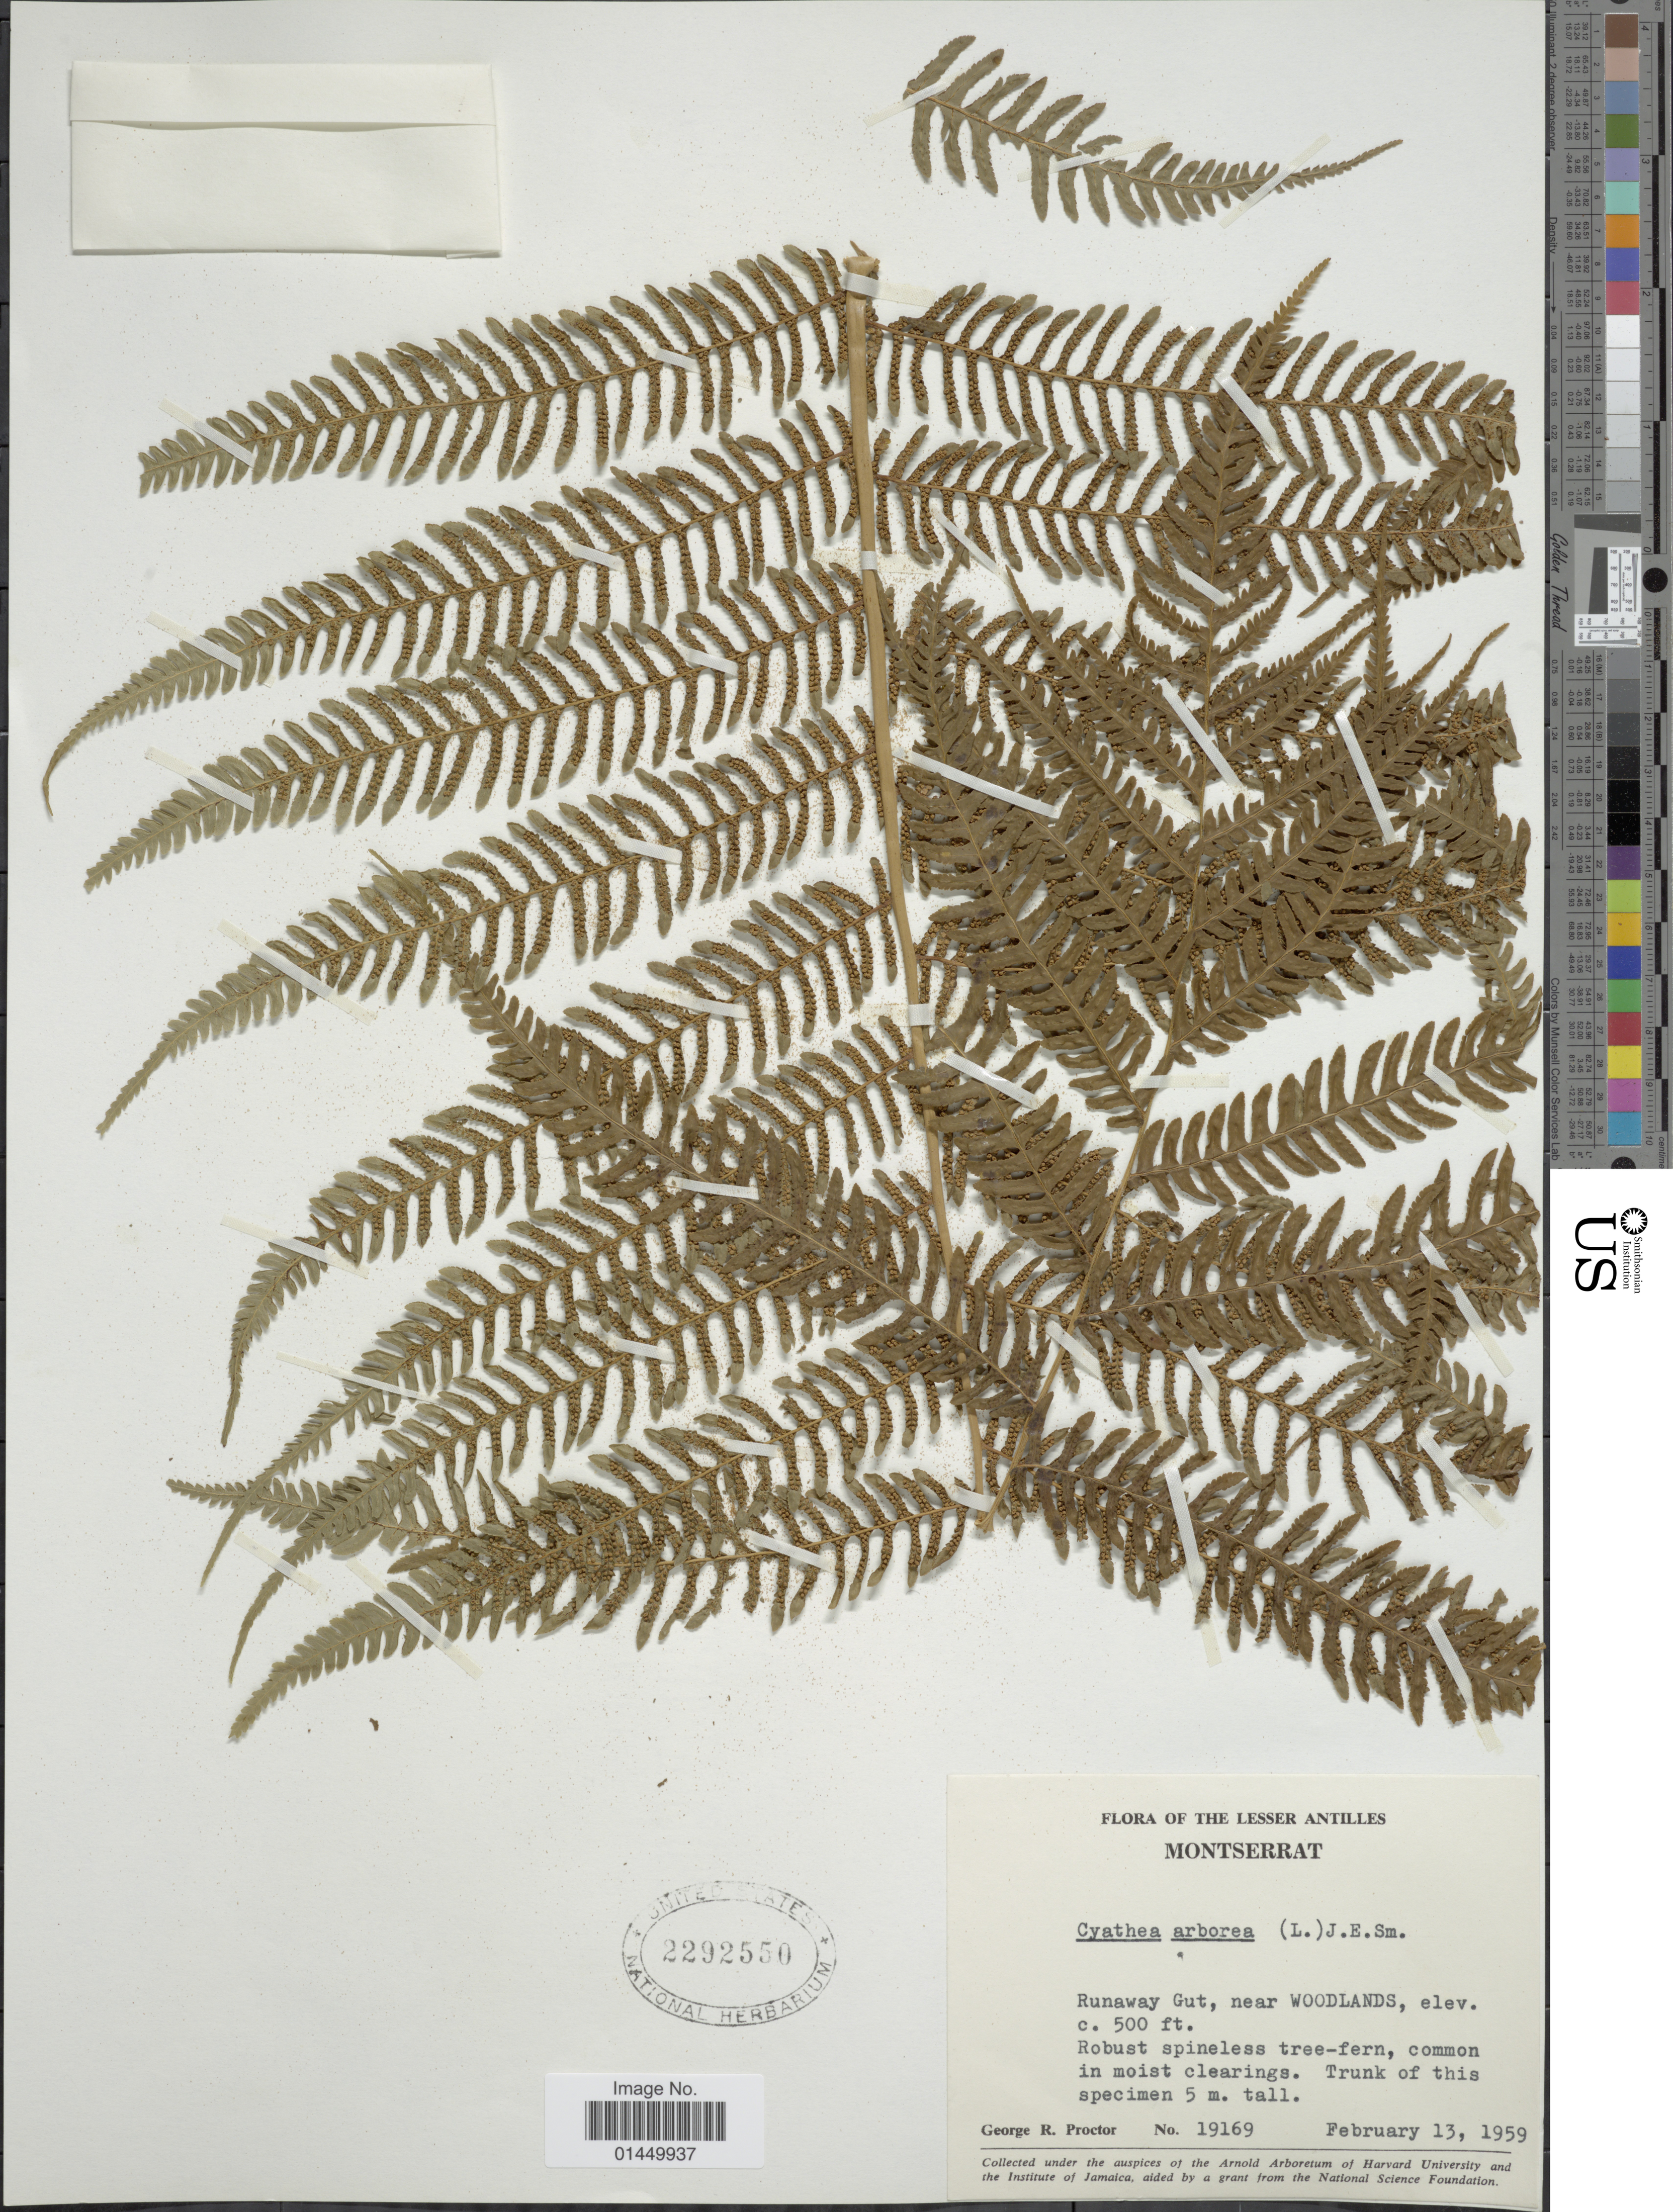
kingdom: Plantae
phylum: Tracheophyta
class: Polypodiopsida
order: Cyatheales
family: Cyatheaceae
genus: Cyathea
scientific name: Cyathea arborea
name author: (L.) Sm.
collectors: G. R. Proctor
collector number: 19169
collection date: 1959-02-13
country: Montserrat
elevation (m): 152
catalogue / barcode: US 2292550